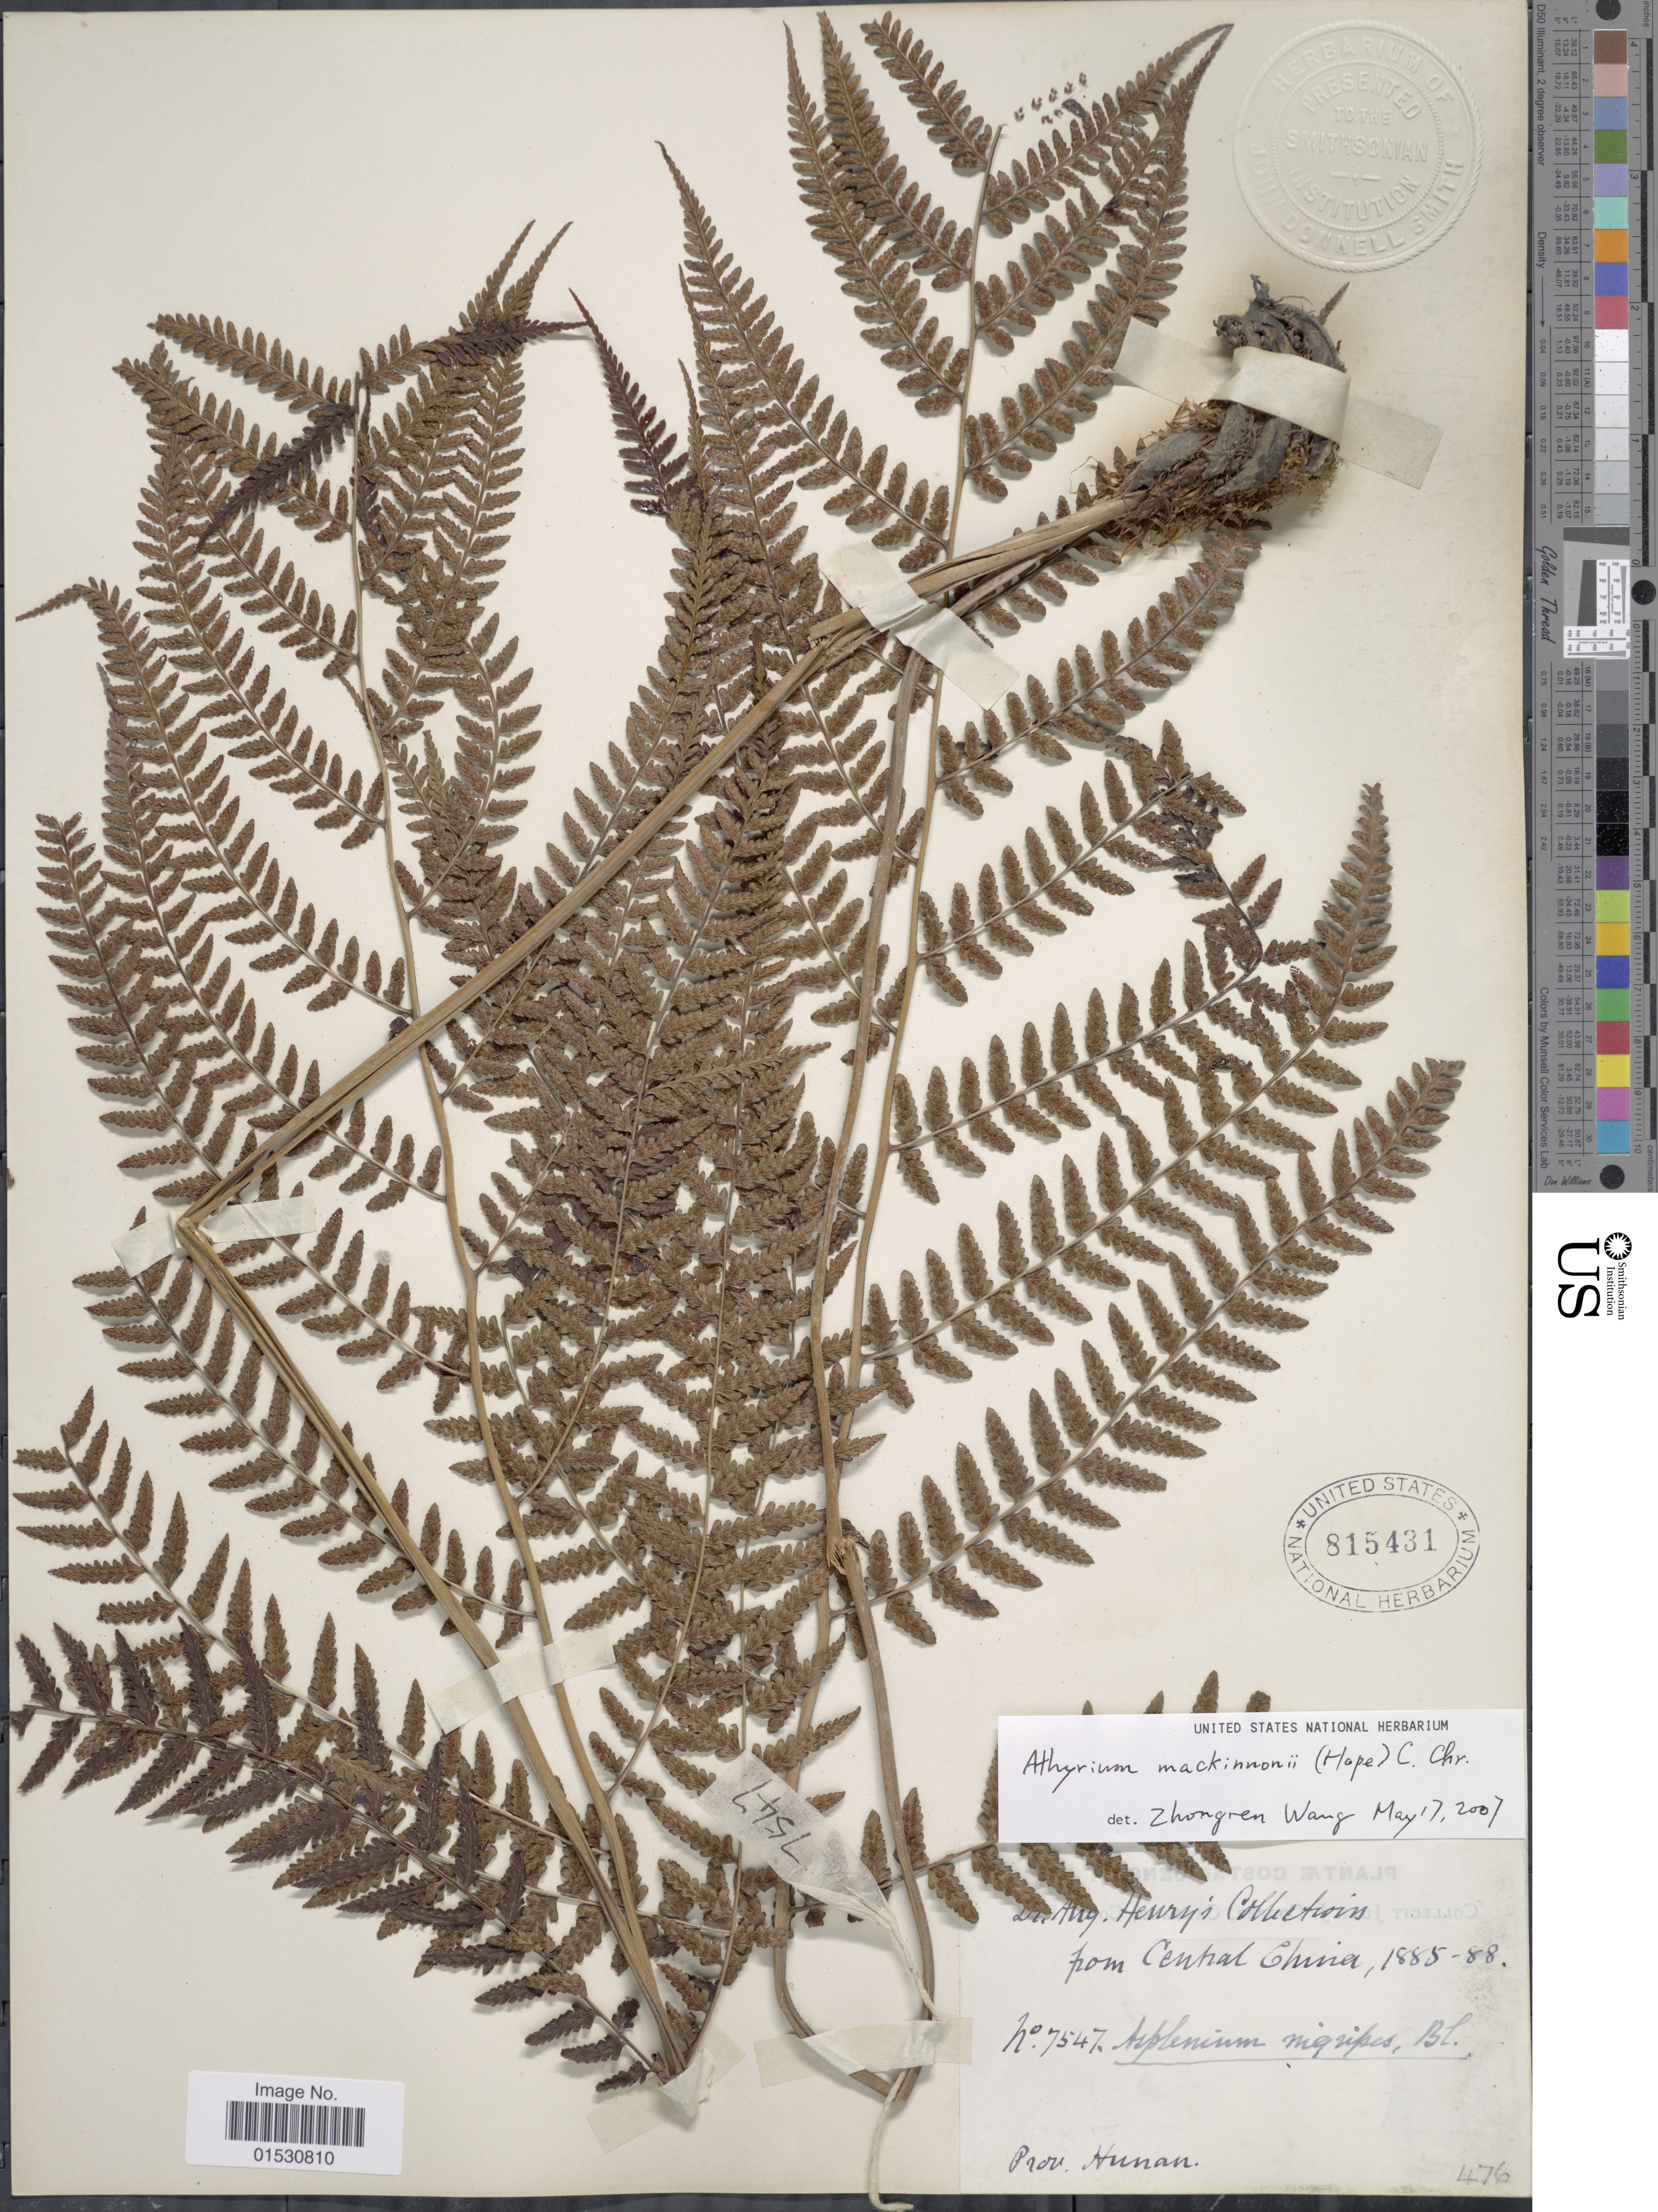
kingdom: Plantae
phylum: Tracheophyta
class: Polypodiopsida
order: Polypodiales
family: Athyriaceae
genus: Athyrium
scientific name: Athyrium mackinnonii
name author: (Hook.) C. Chr.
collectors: A. Henry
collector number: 7547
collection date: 1885/1888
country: China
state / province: Hunan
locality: Central China. Prov. Hunan.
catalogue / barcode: US 815431